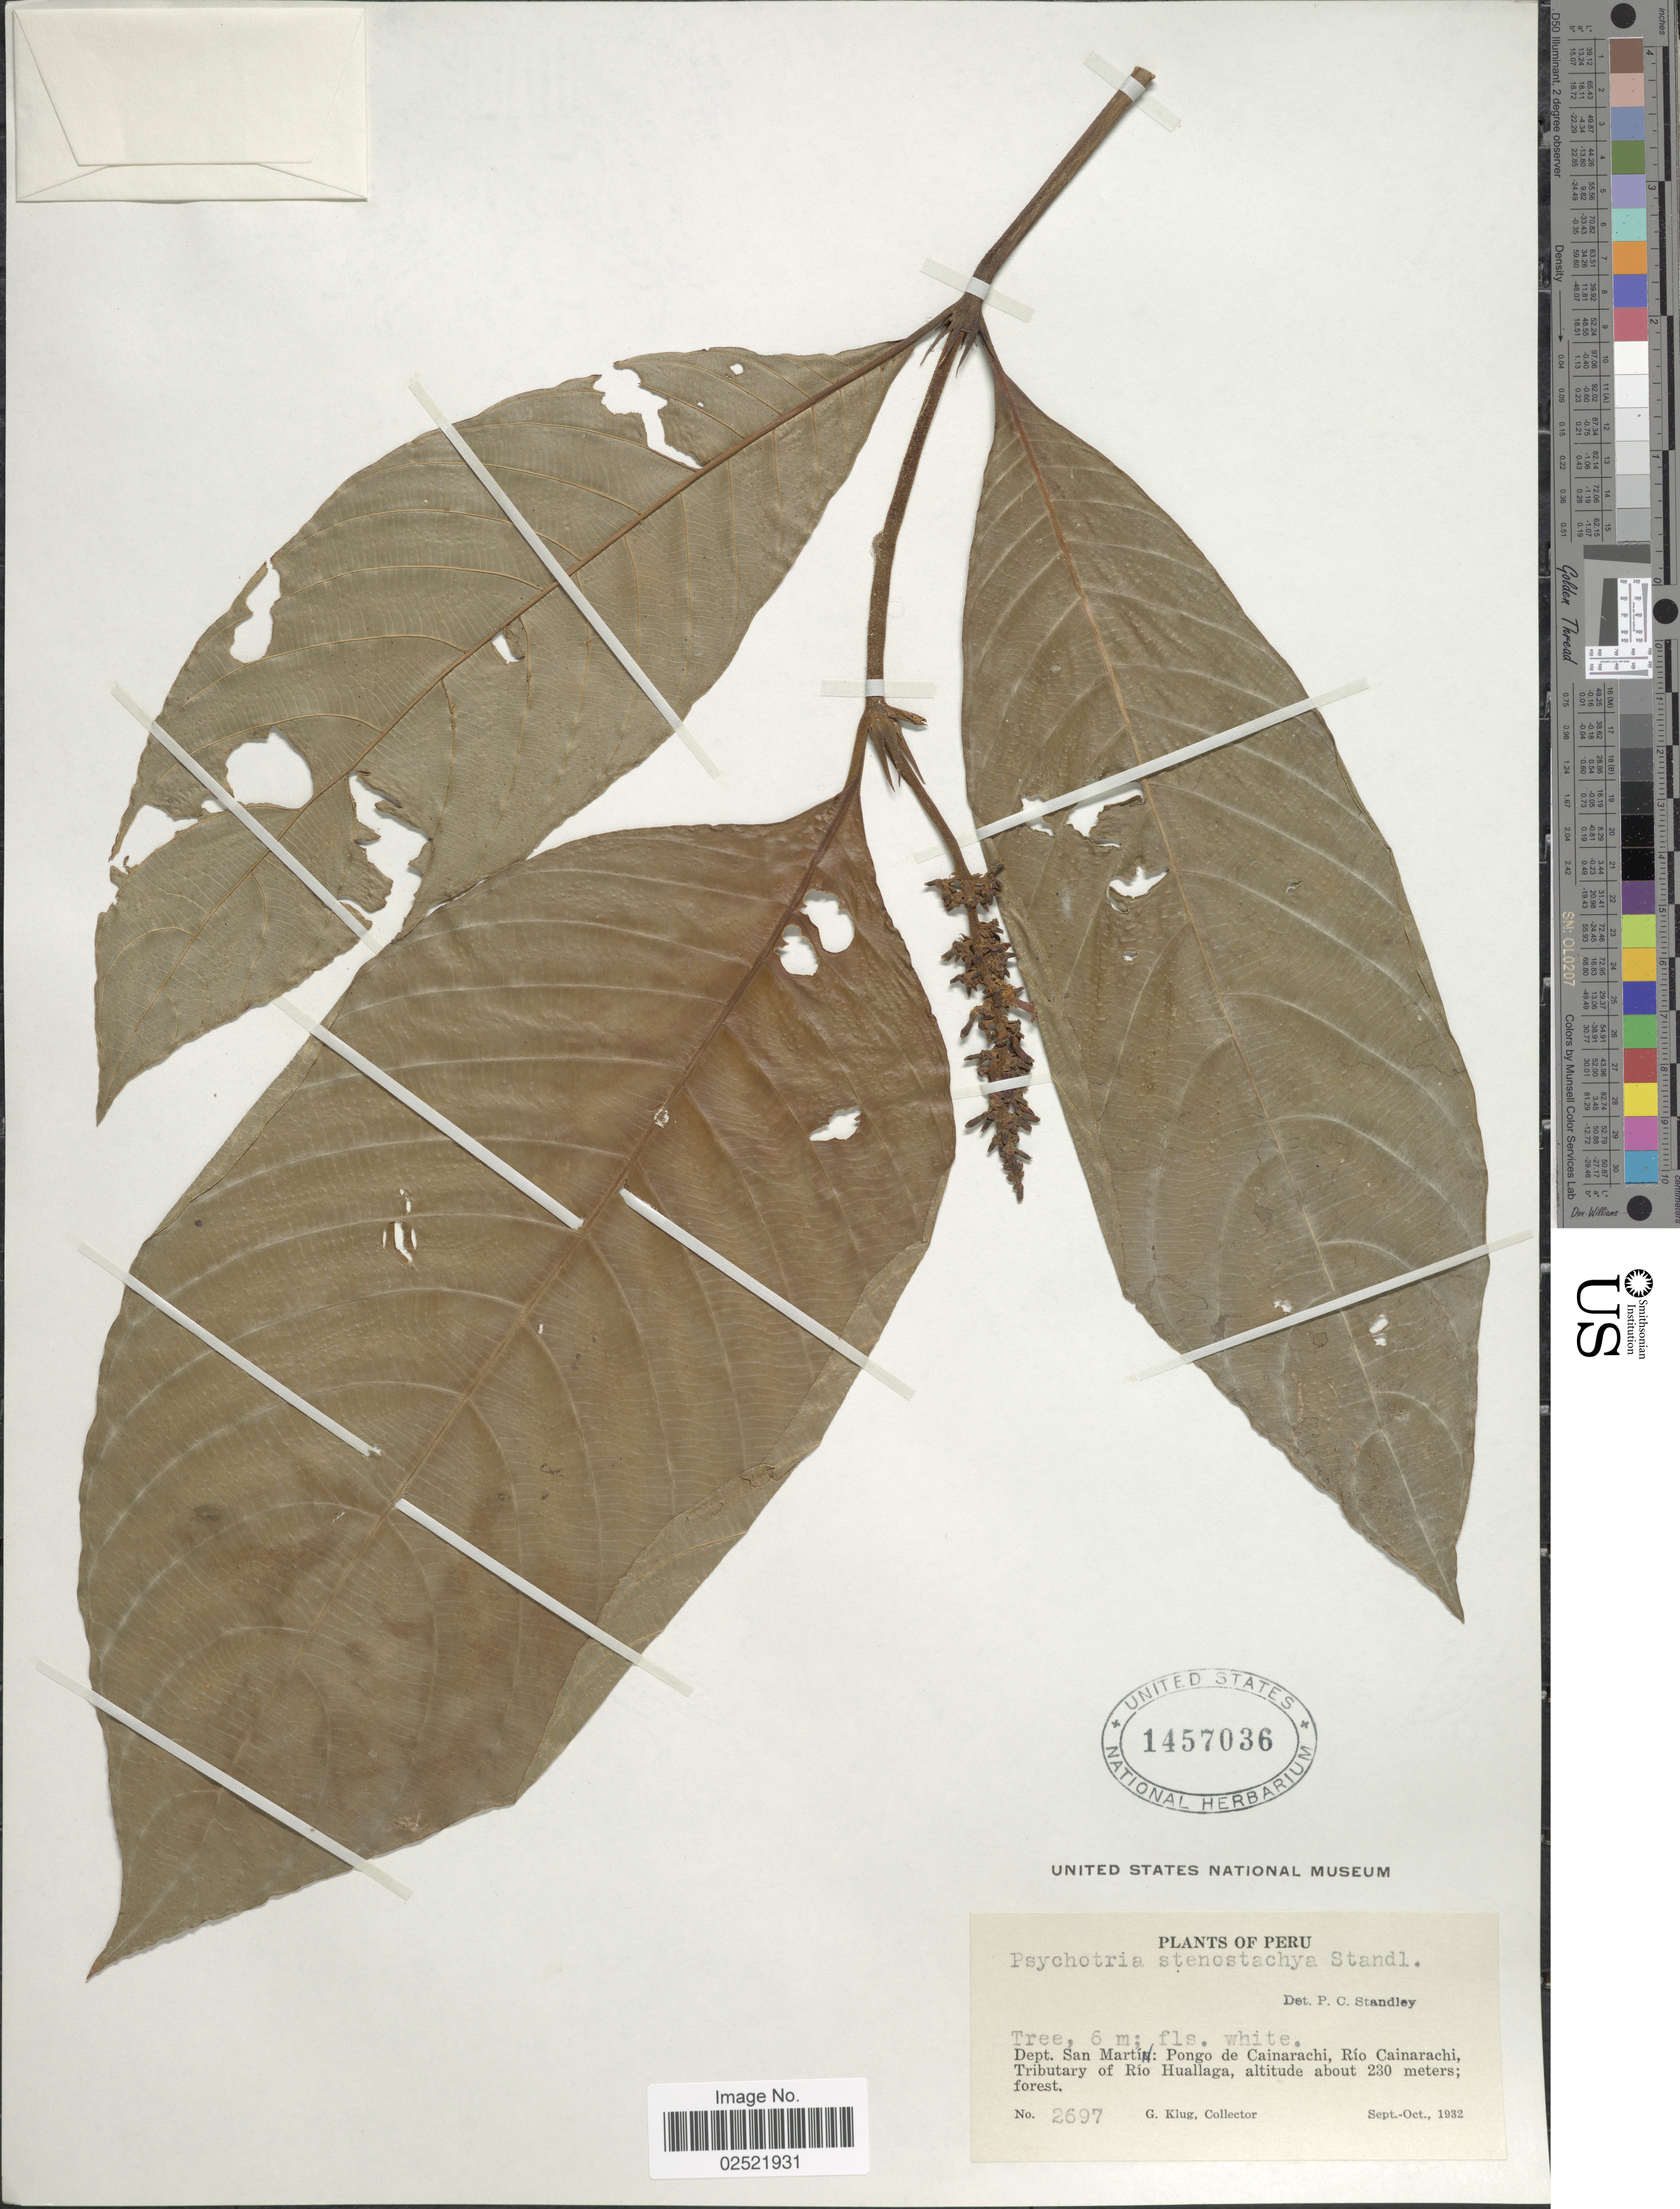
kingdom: Plantae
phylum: Tracheophyta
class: Magnoliopsida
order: Gentianales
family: Rubiaceae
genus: Psychotria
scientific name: Psychotria stenostachya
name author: Standl.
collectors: G. Klug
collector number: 2697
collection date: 1932-09/1932-10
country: Peru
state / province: San Martín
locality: Pongo de Cainarachi, Rio Cainarachi, Tributary of Rio Huallaga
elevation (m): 230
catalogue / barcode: US 1457036